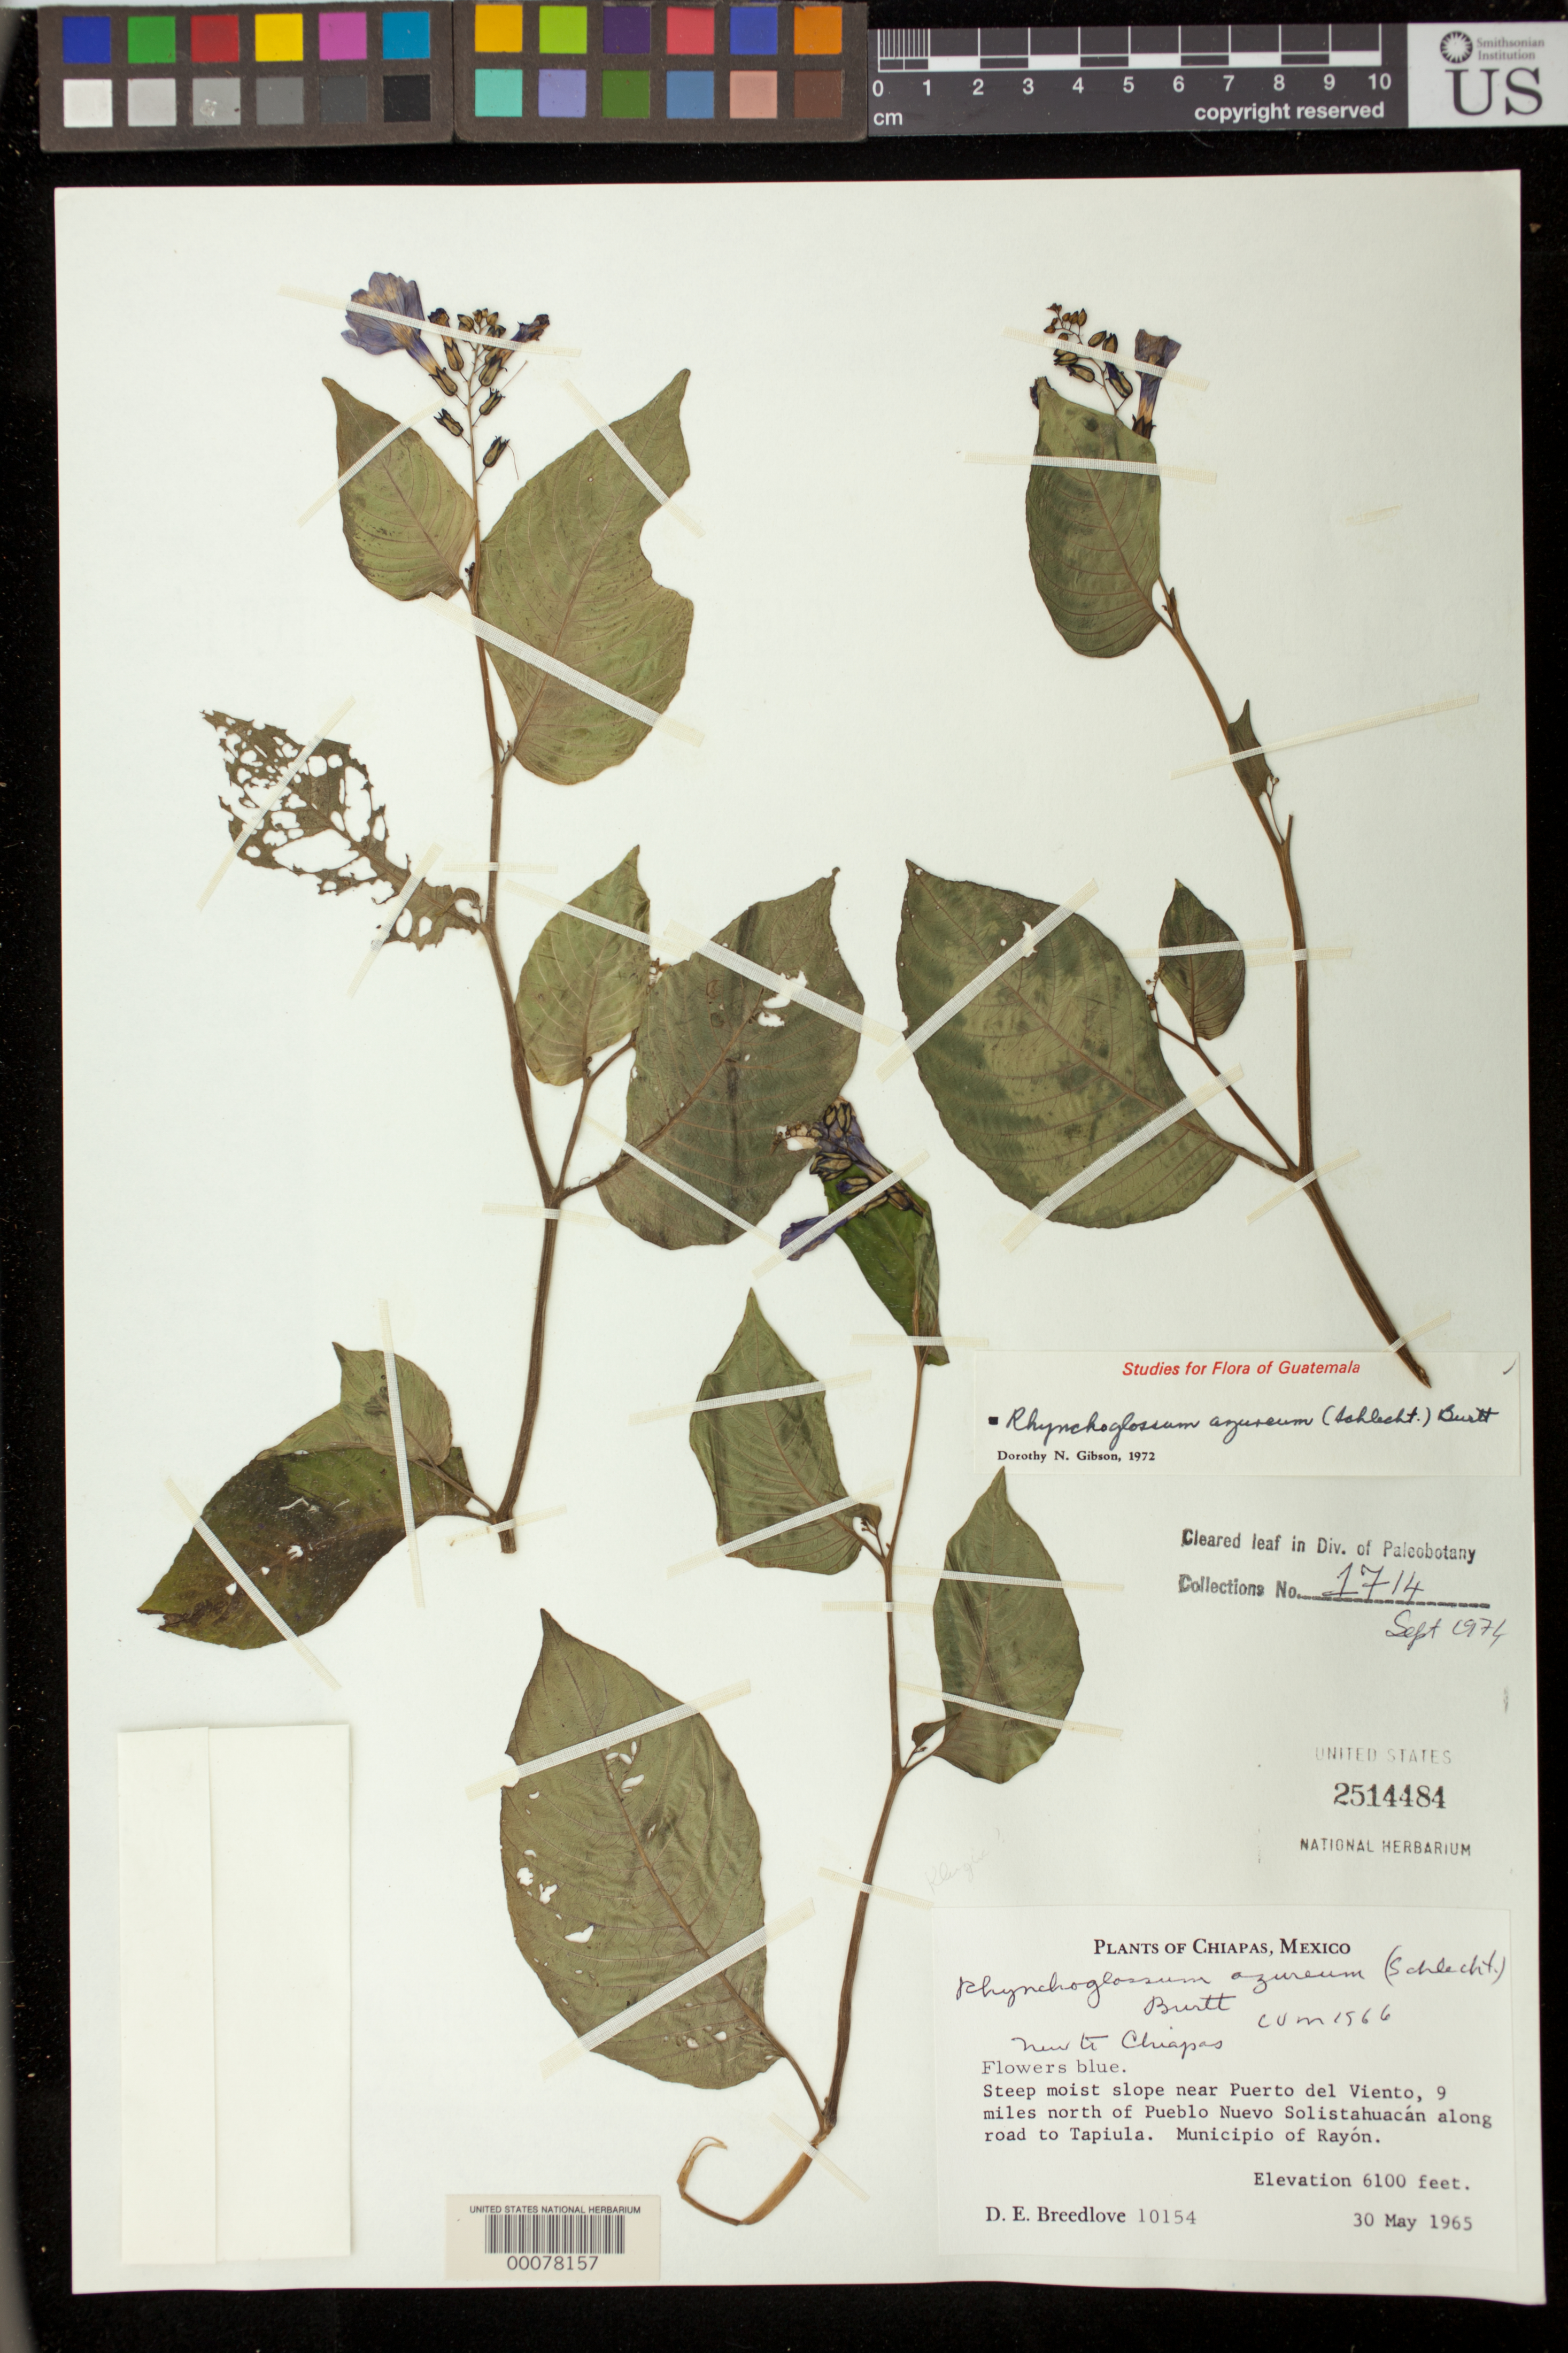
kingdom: Plantae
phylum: Tracheophyta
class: Magnoliopsida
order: Lamiales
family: Gesneriaceae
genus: Rhynchoglossum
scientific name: Rhynchoglossum azureum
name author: (Schltdl.) B.L. Burtt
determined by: Skog, Laurence E.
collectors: D. E. Breedlove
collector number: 10154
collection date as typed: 30 May 1965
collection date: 1965-05-30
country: Mexico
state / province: Chiapas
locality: Mpio. of Rayón, 9 miles N of Pueblo Nuevo Solistahuacán along road to Tapiula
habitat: Steep moist slope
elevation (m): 1859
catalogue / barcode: US 2514484